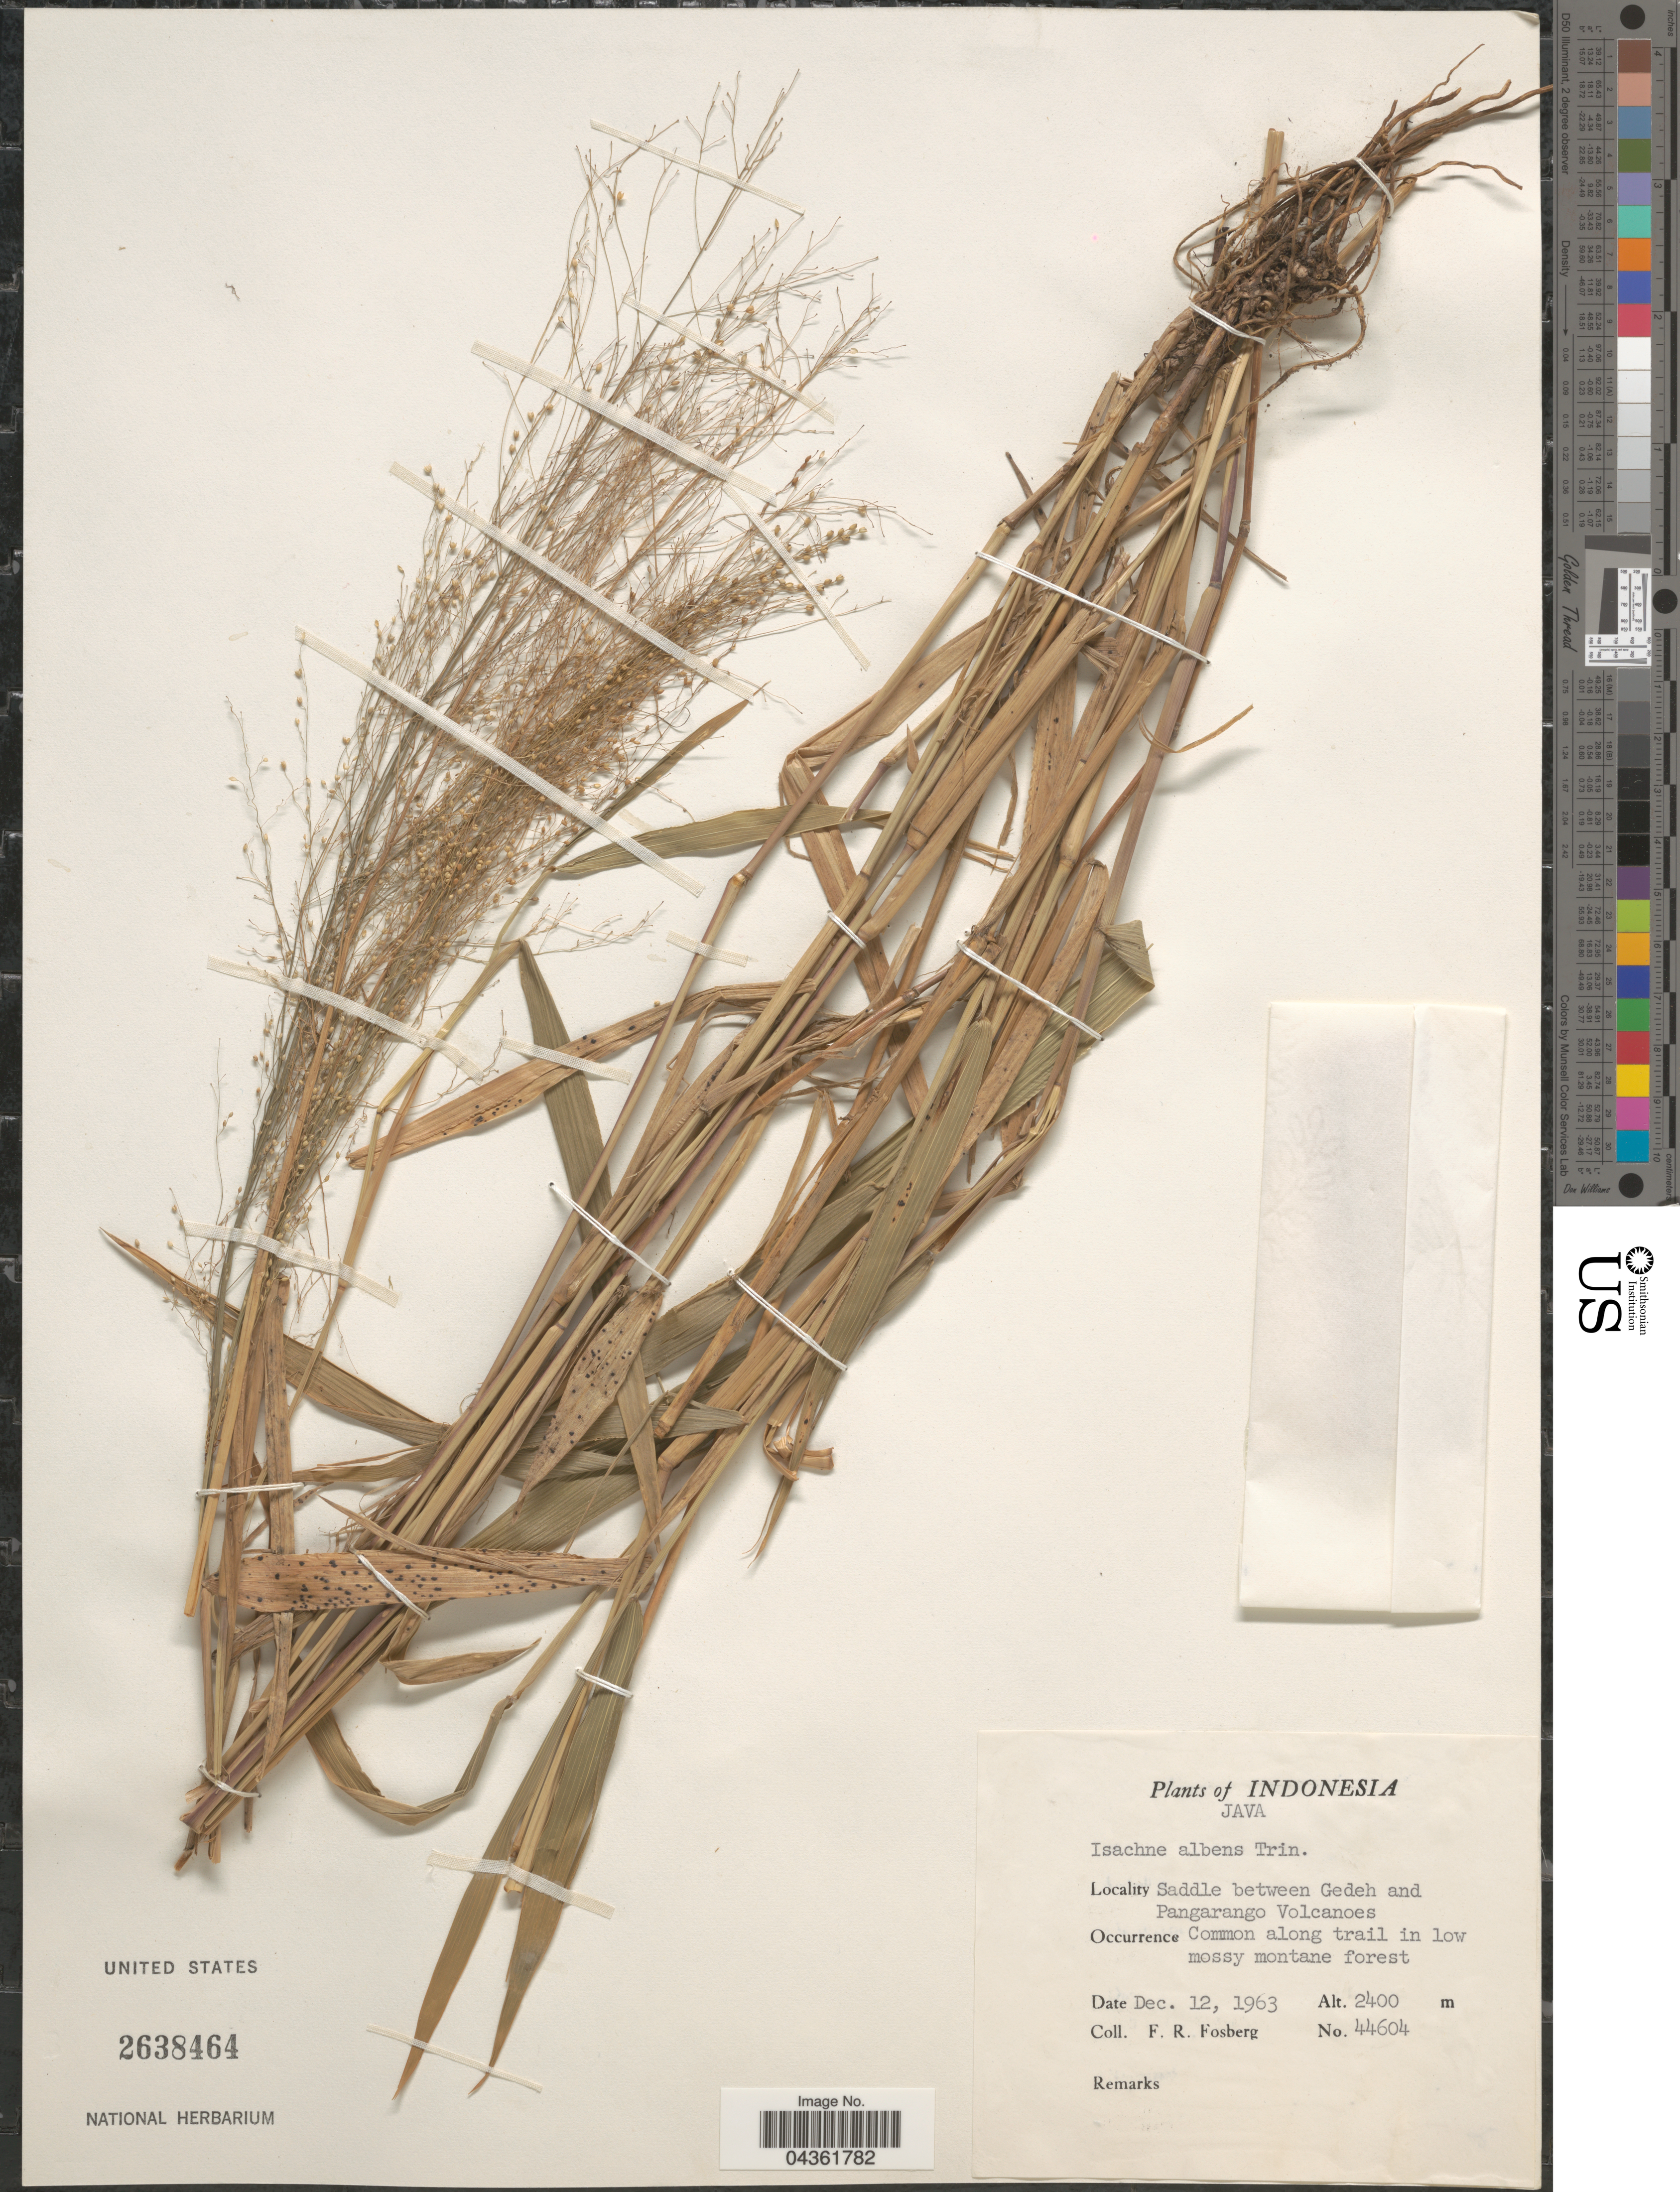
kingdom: Plantae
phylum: Tracheophyta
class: Liliopsida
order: Poales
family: Poaceae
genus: Isachne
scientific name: Isachne albens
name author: Trin.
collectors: F. R. Fosberg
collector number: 44604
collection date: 1963-12-12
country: Indonesia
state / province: Java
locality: Saddle between Gedeh and Pangarango Volcanoes. Common along trail in low mossy montane forest.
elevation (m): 2400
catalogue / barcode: US 2638464